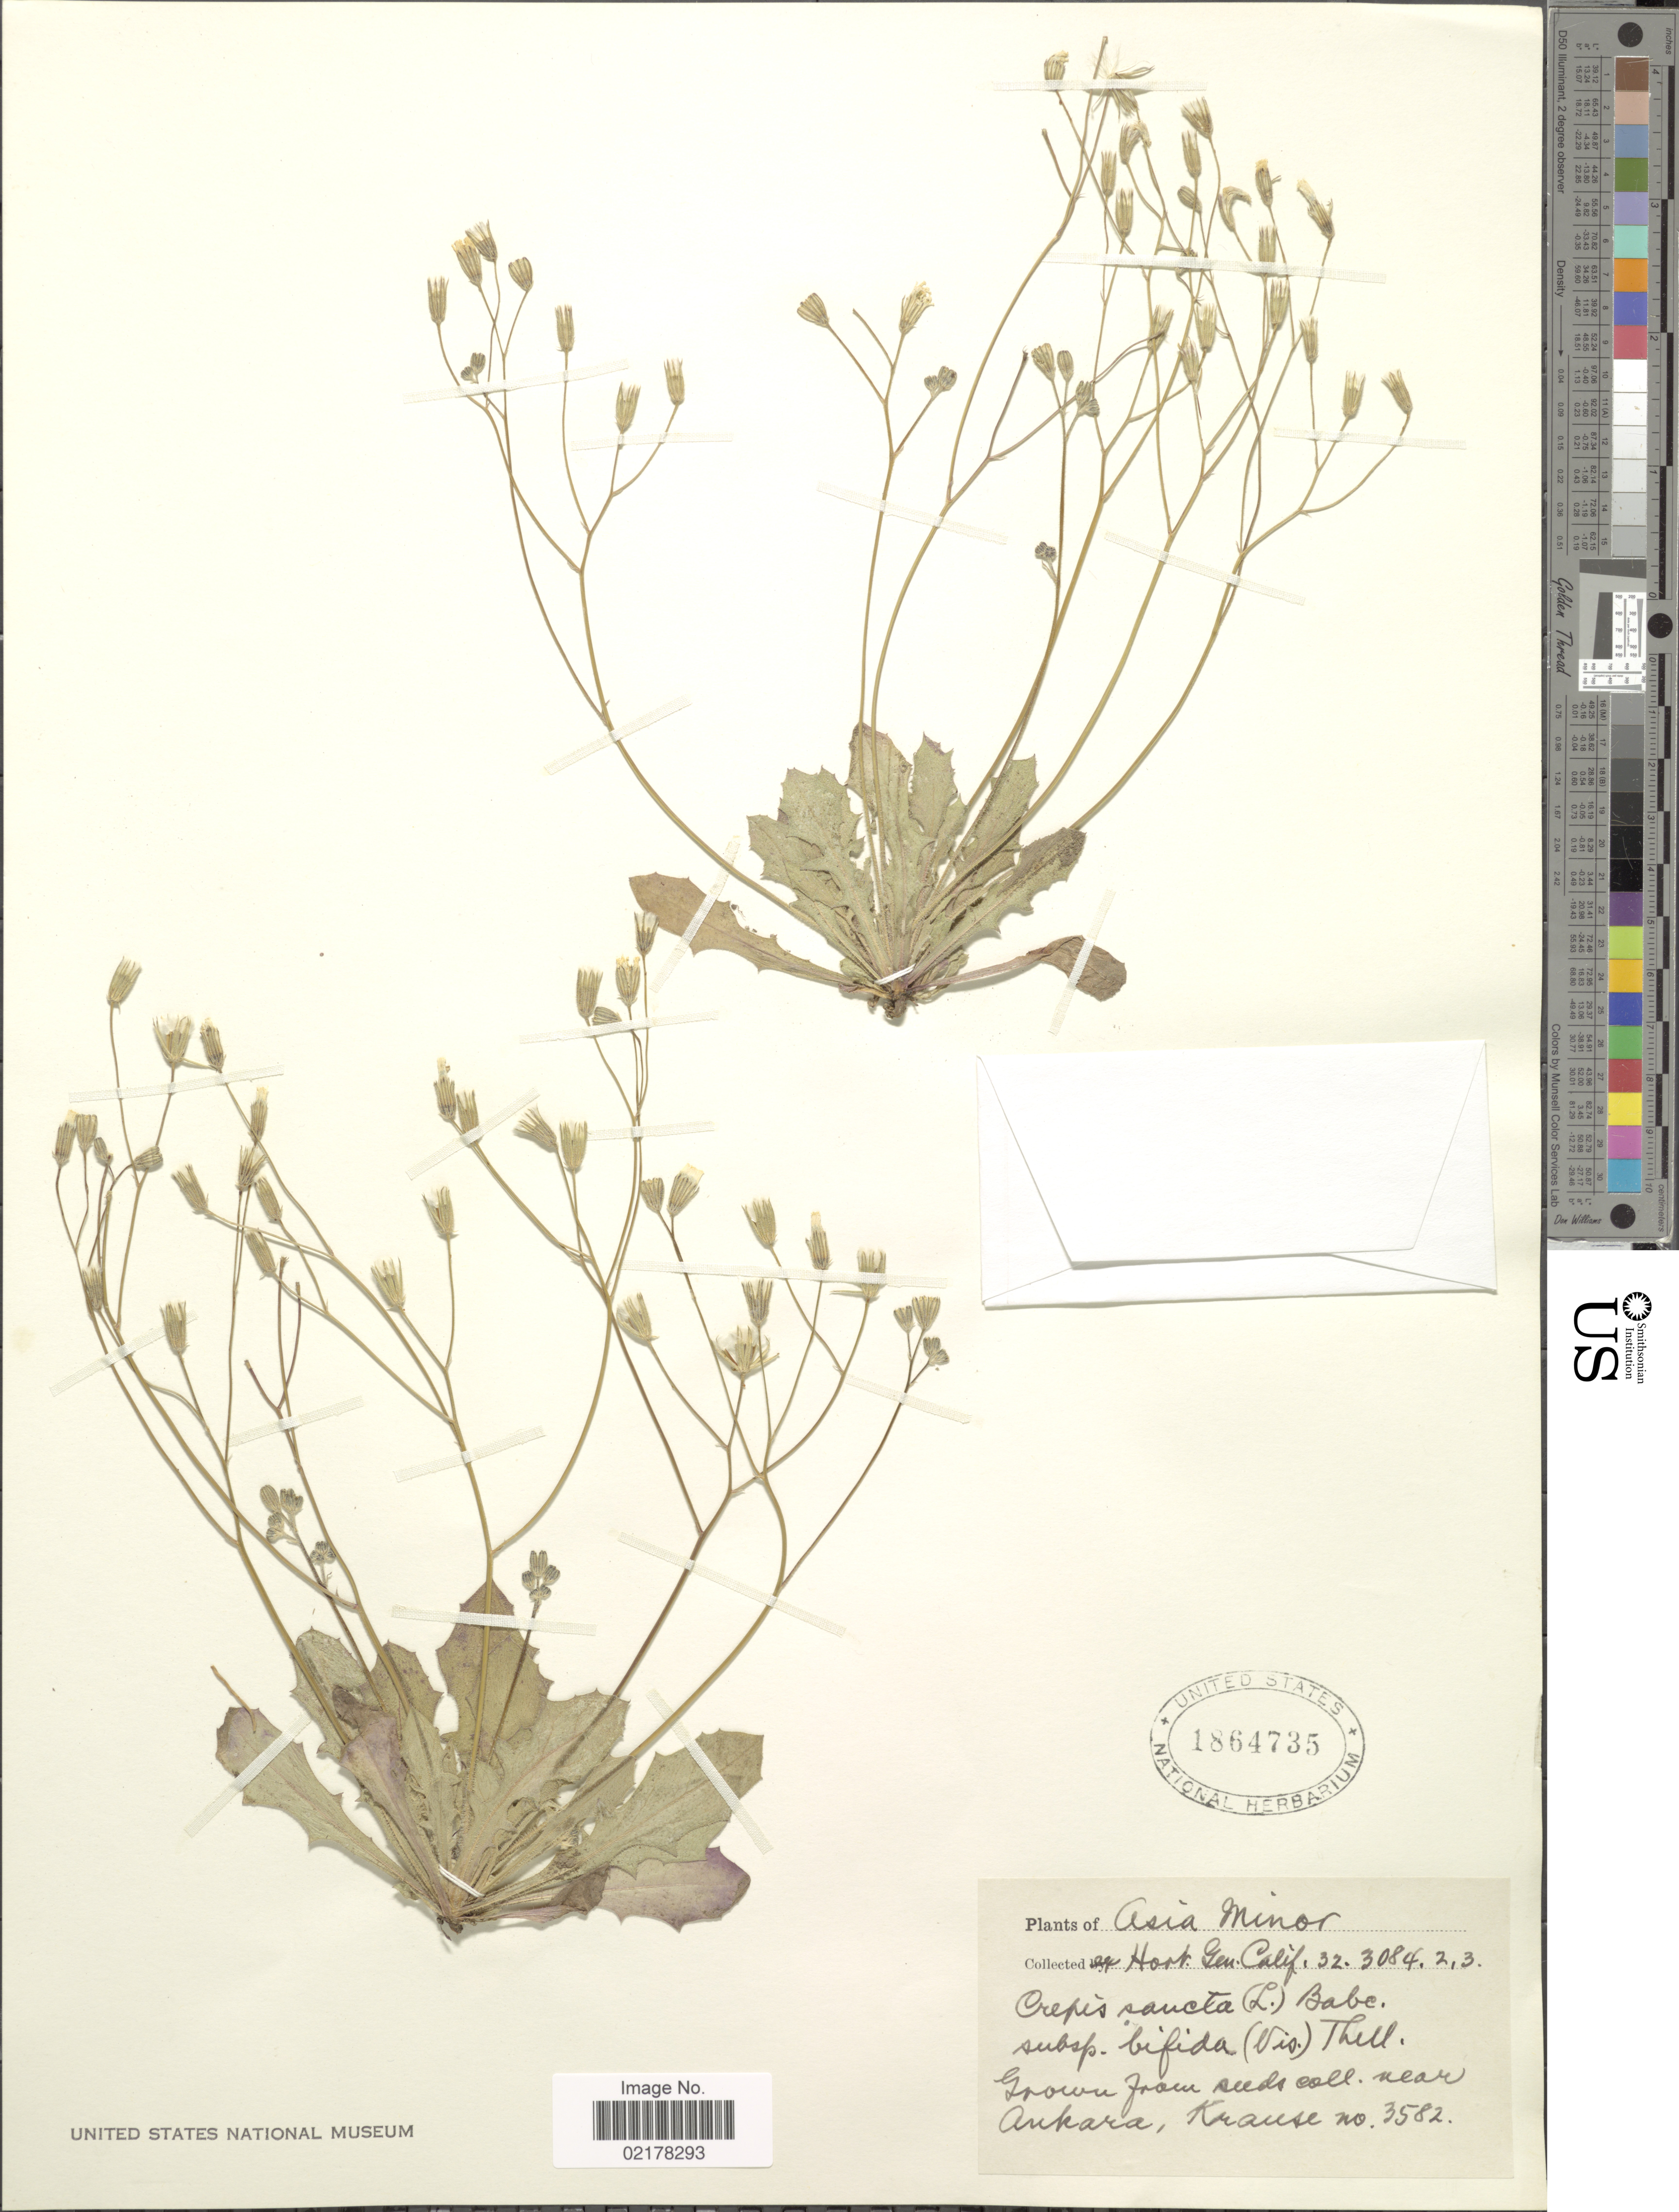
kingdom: Plantae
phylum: Tracheophyta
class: Magnoliopsida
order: Asterales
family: Asteraceae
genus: Crepis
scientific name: Crepis sancta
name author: (L.) Bornm.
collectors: Hort. Gen. Calif.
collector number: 3582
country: United States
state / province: California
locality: Seeds from Asia Minor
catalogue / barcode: US 1864735